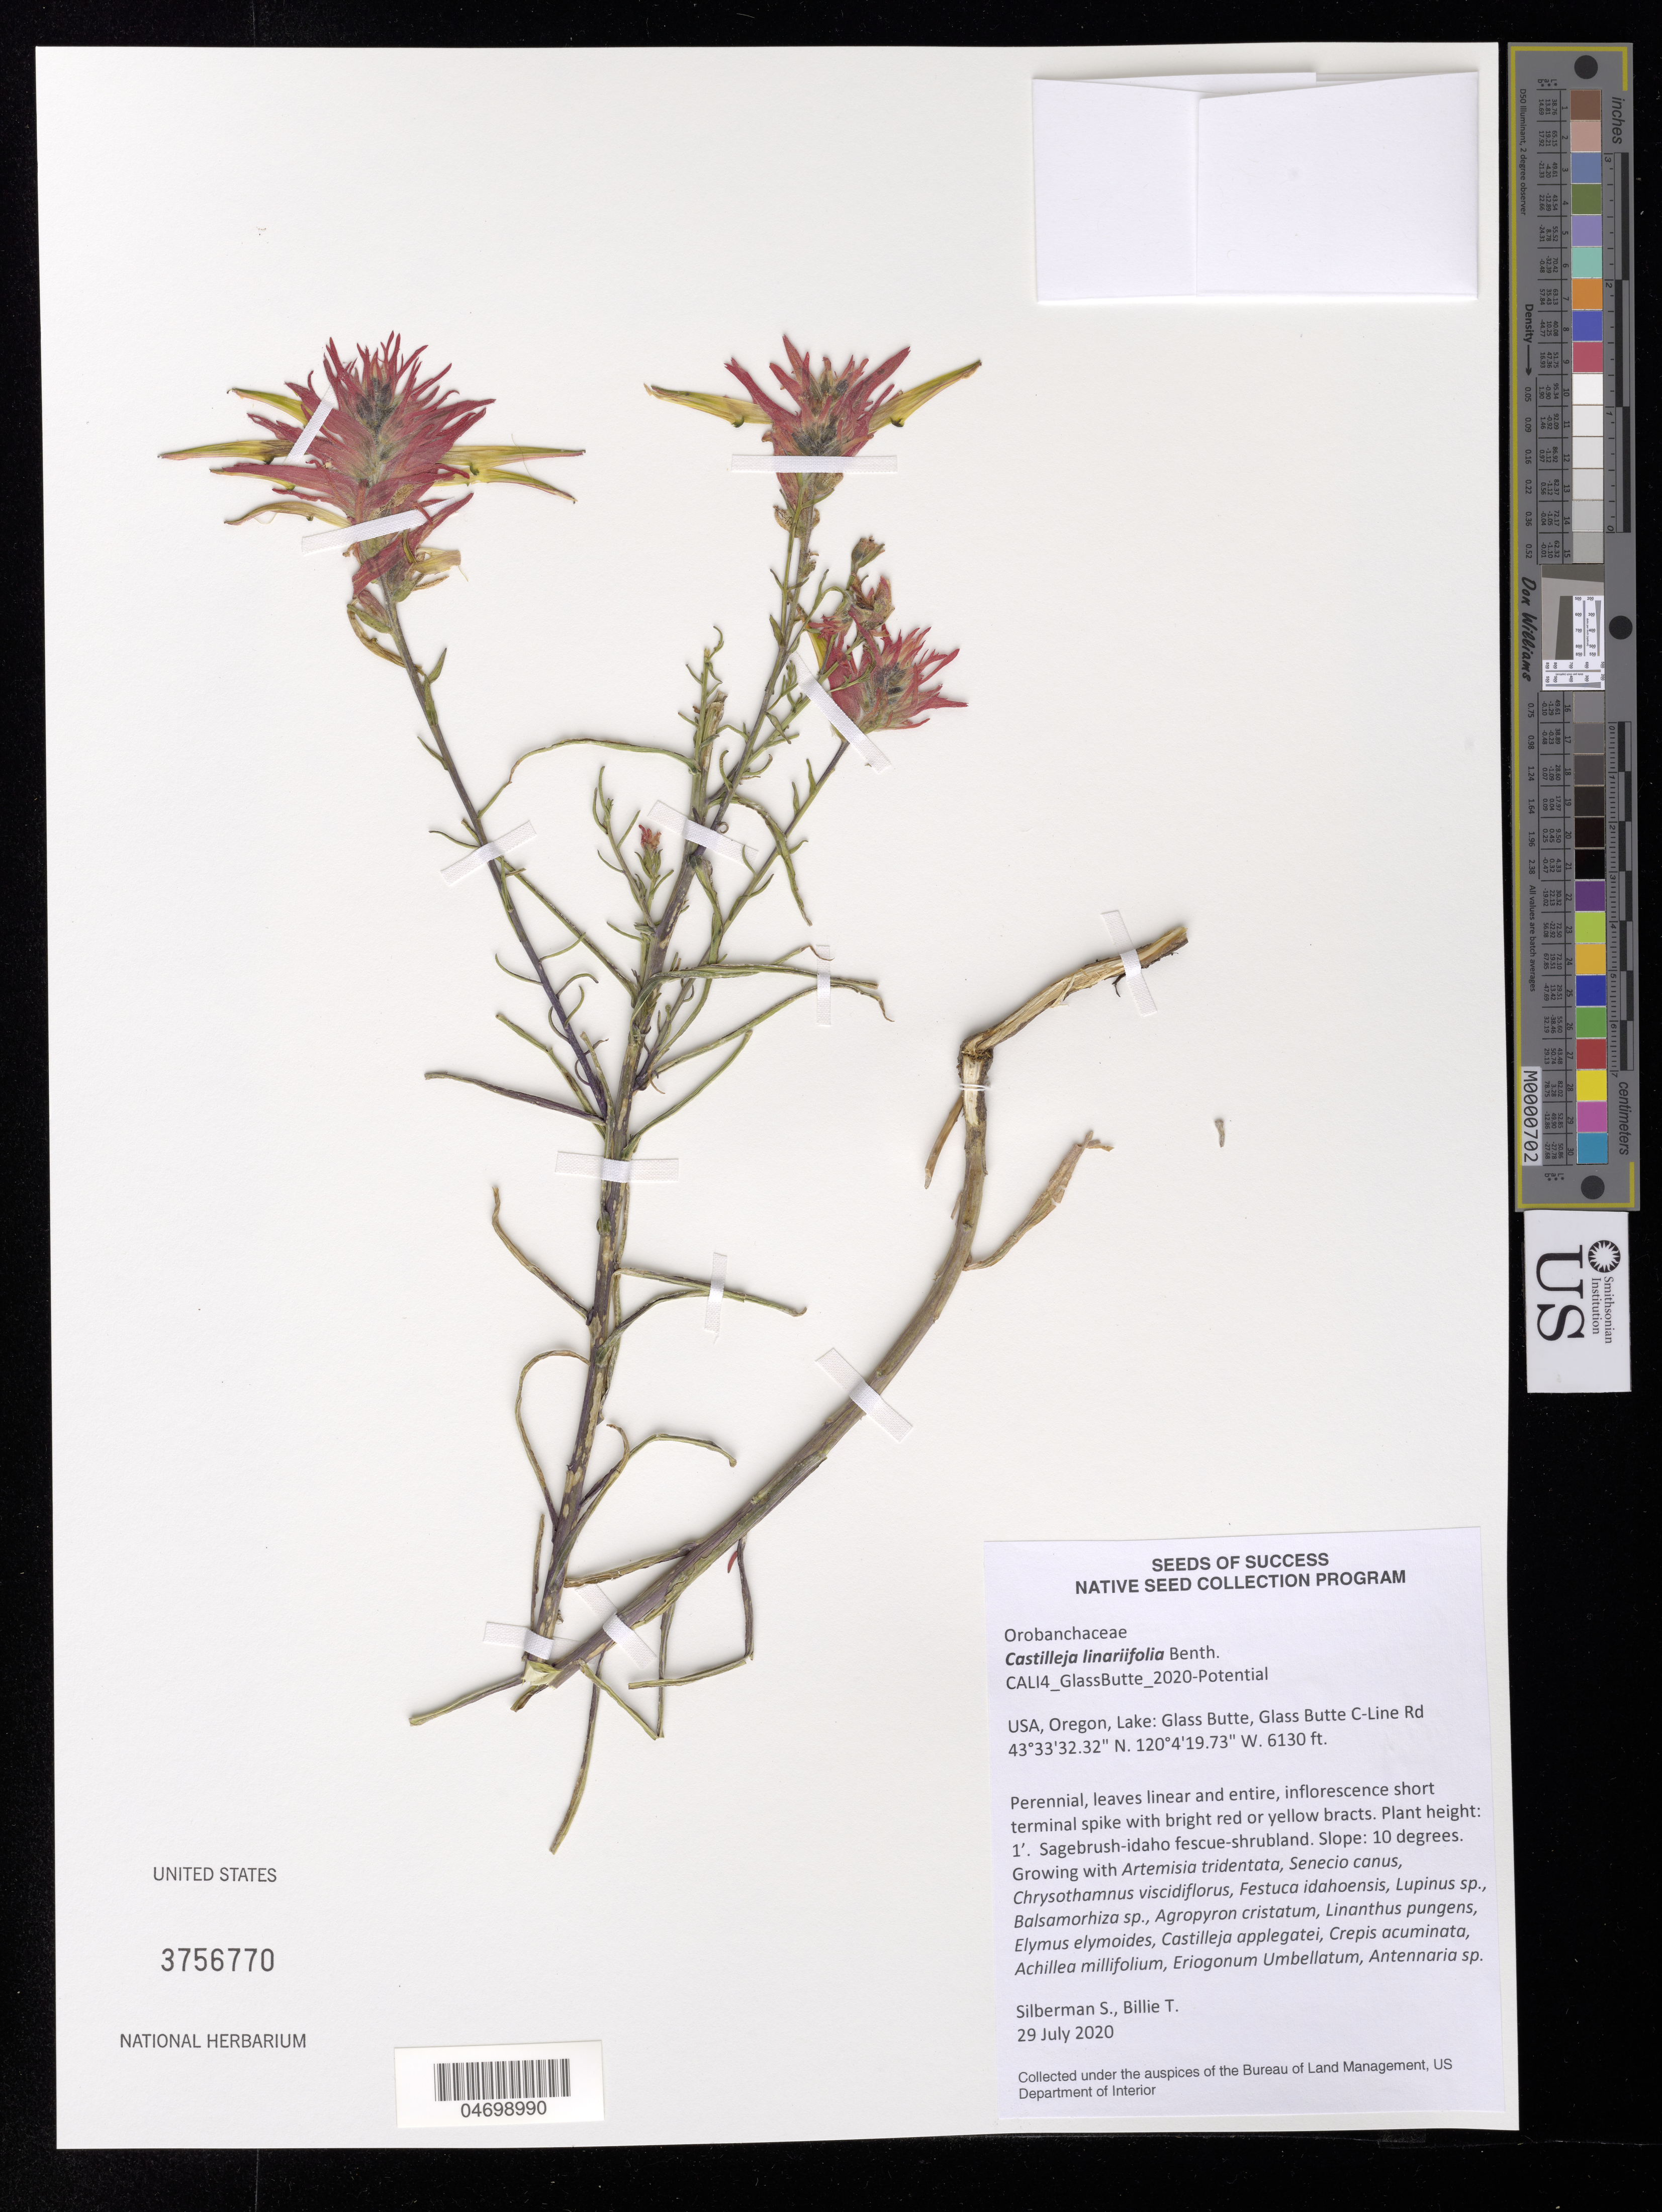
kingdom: Plantae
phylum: Tracheophyta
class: Magnoliopsida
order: Lamiales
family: Orobanchaceae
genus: Castilleja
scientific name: Castilleja linearifolia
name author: Benth.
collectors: S. Silberman & T. Billie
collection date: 2020-07-29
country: United States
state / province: Oregon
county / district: Lake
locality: Glass Butte, Glass Butte C-Line Road.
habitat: Sagebrush-idaho fescue-shrubland. With Artemisia tridentata, Senecio canus, Lupinus sp., etc.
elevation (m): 1868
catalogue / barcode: US 3756770